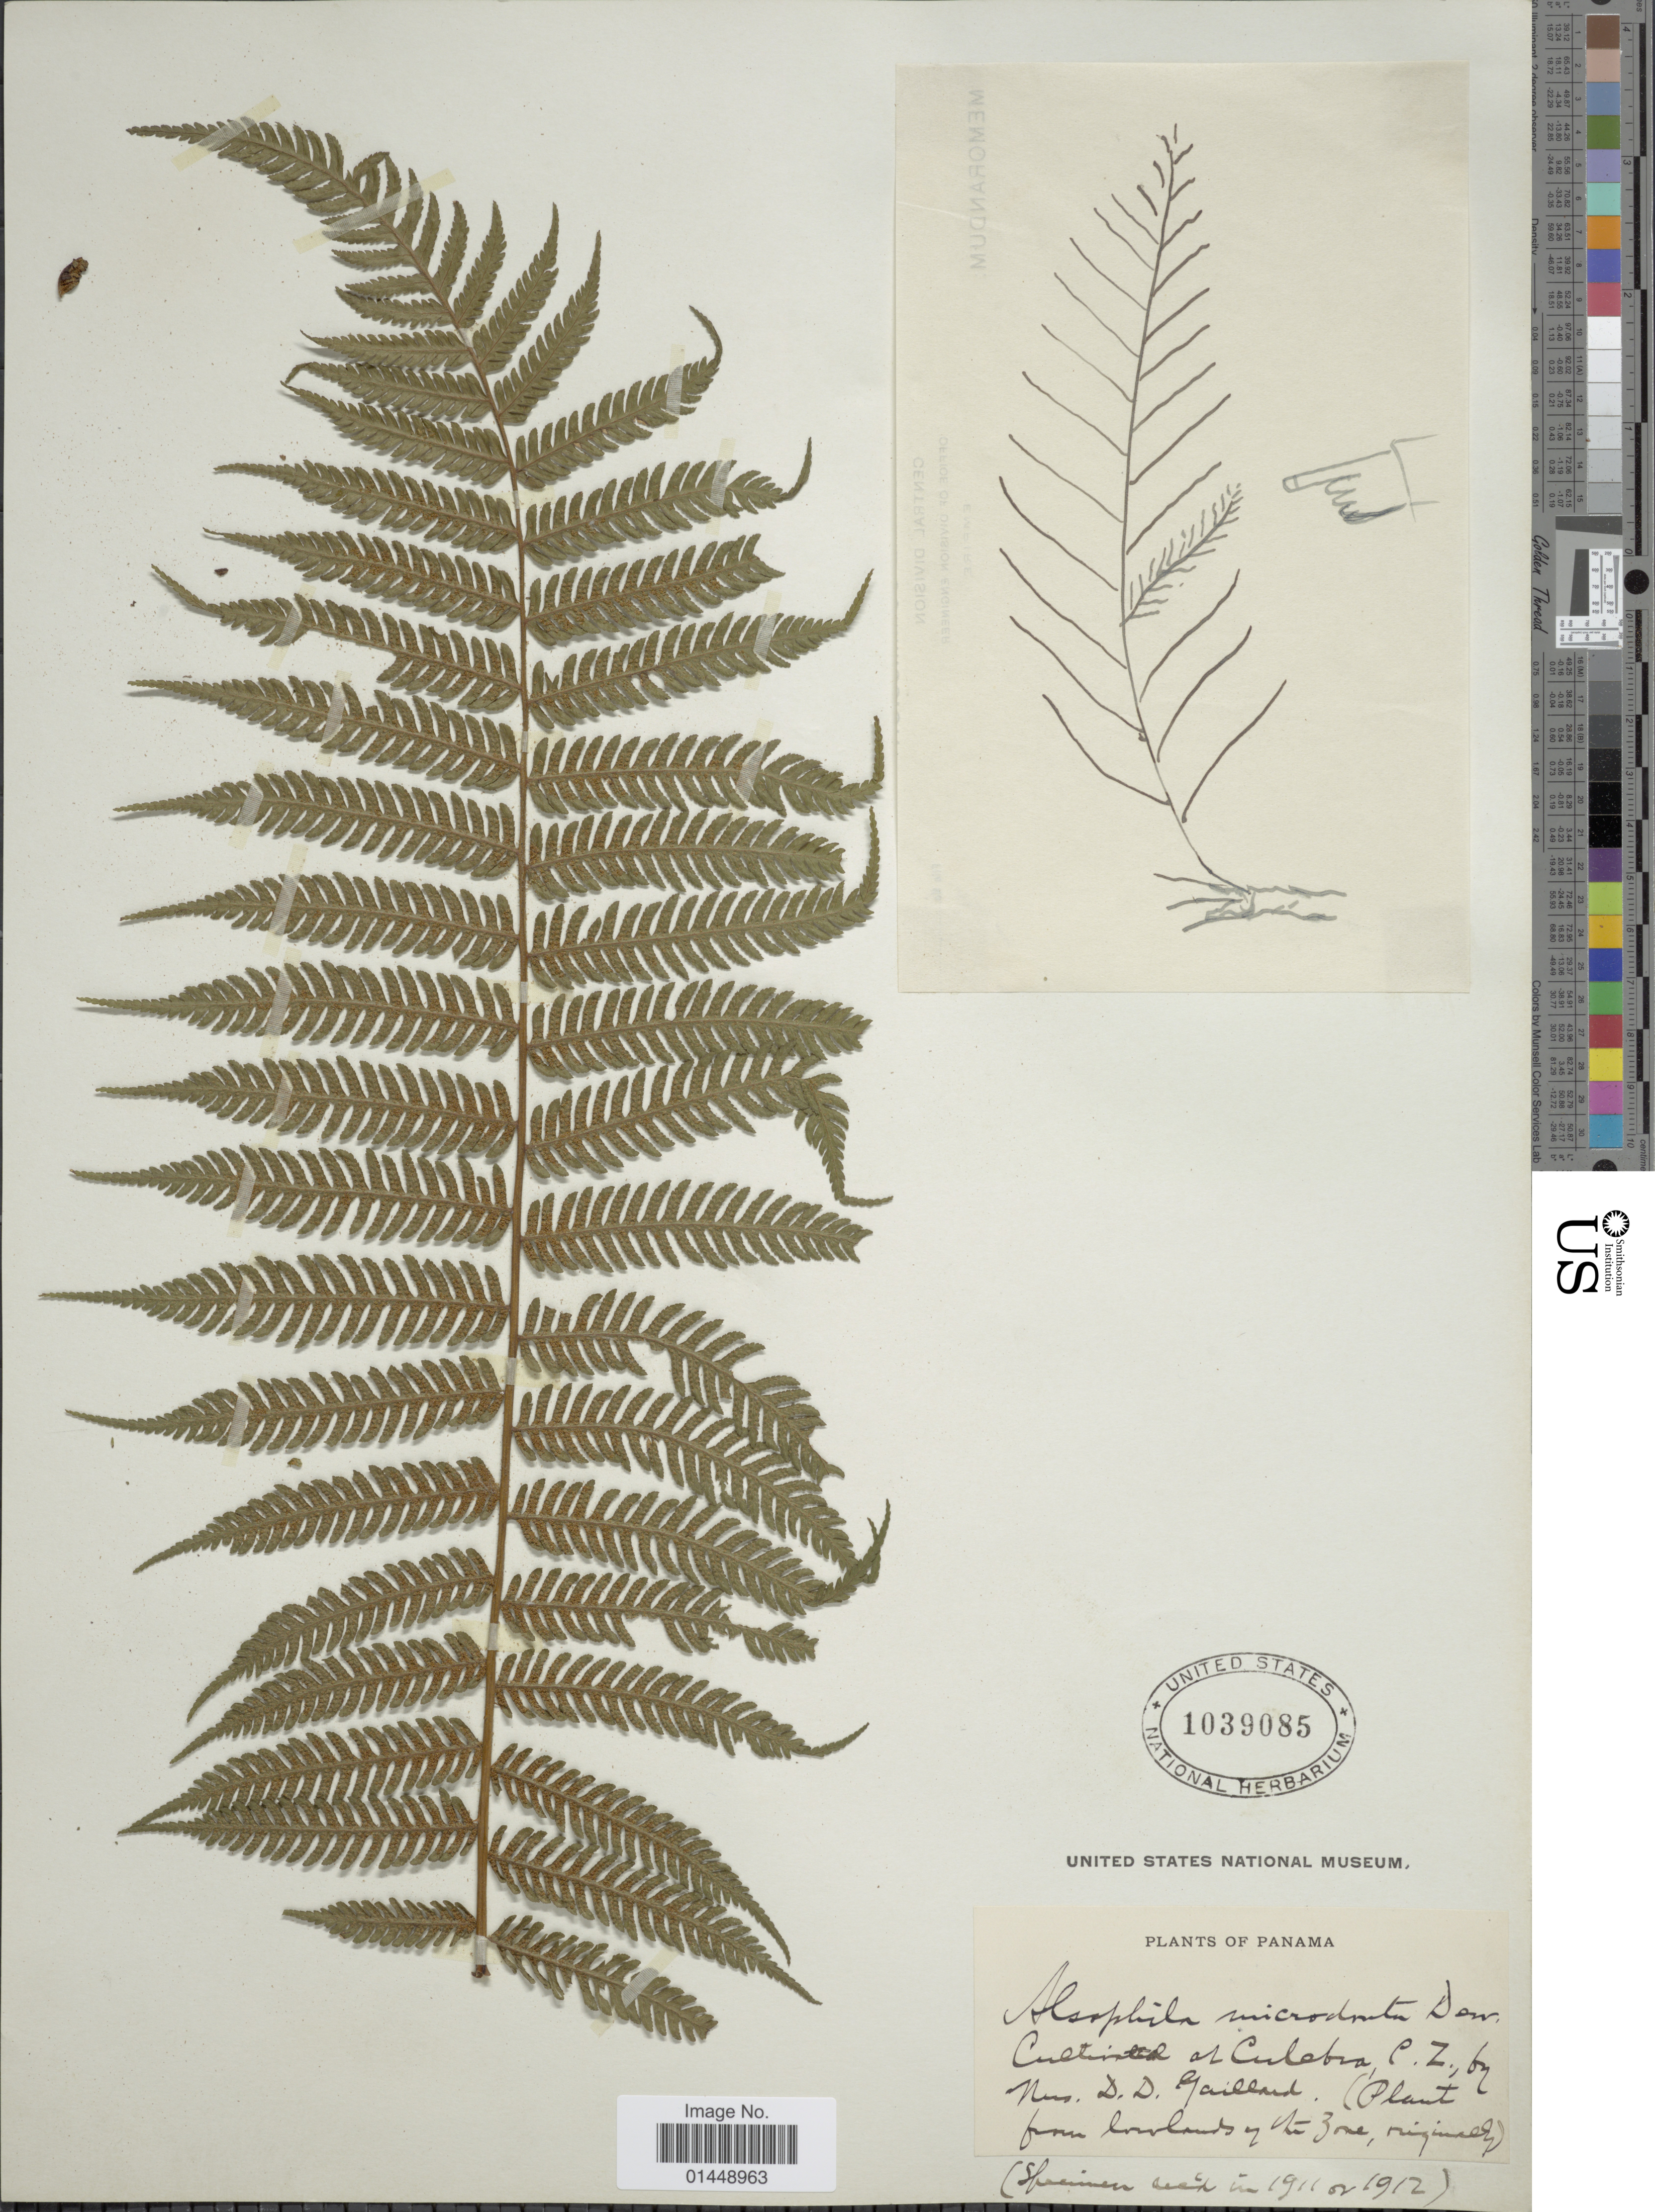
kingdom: Plantae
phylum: Tracheophyta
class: Polypodiopsida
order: Cyatheales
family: Cyatheaceae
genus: Cyathea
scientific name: Cyathea microdonta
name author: (Desv.) Domin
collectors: D. Gaillard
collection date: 1911/1912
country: Panama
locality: Cultivated at Culebra, C.Z.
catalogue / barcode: US 1039085